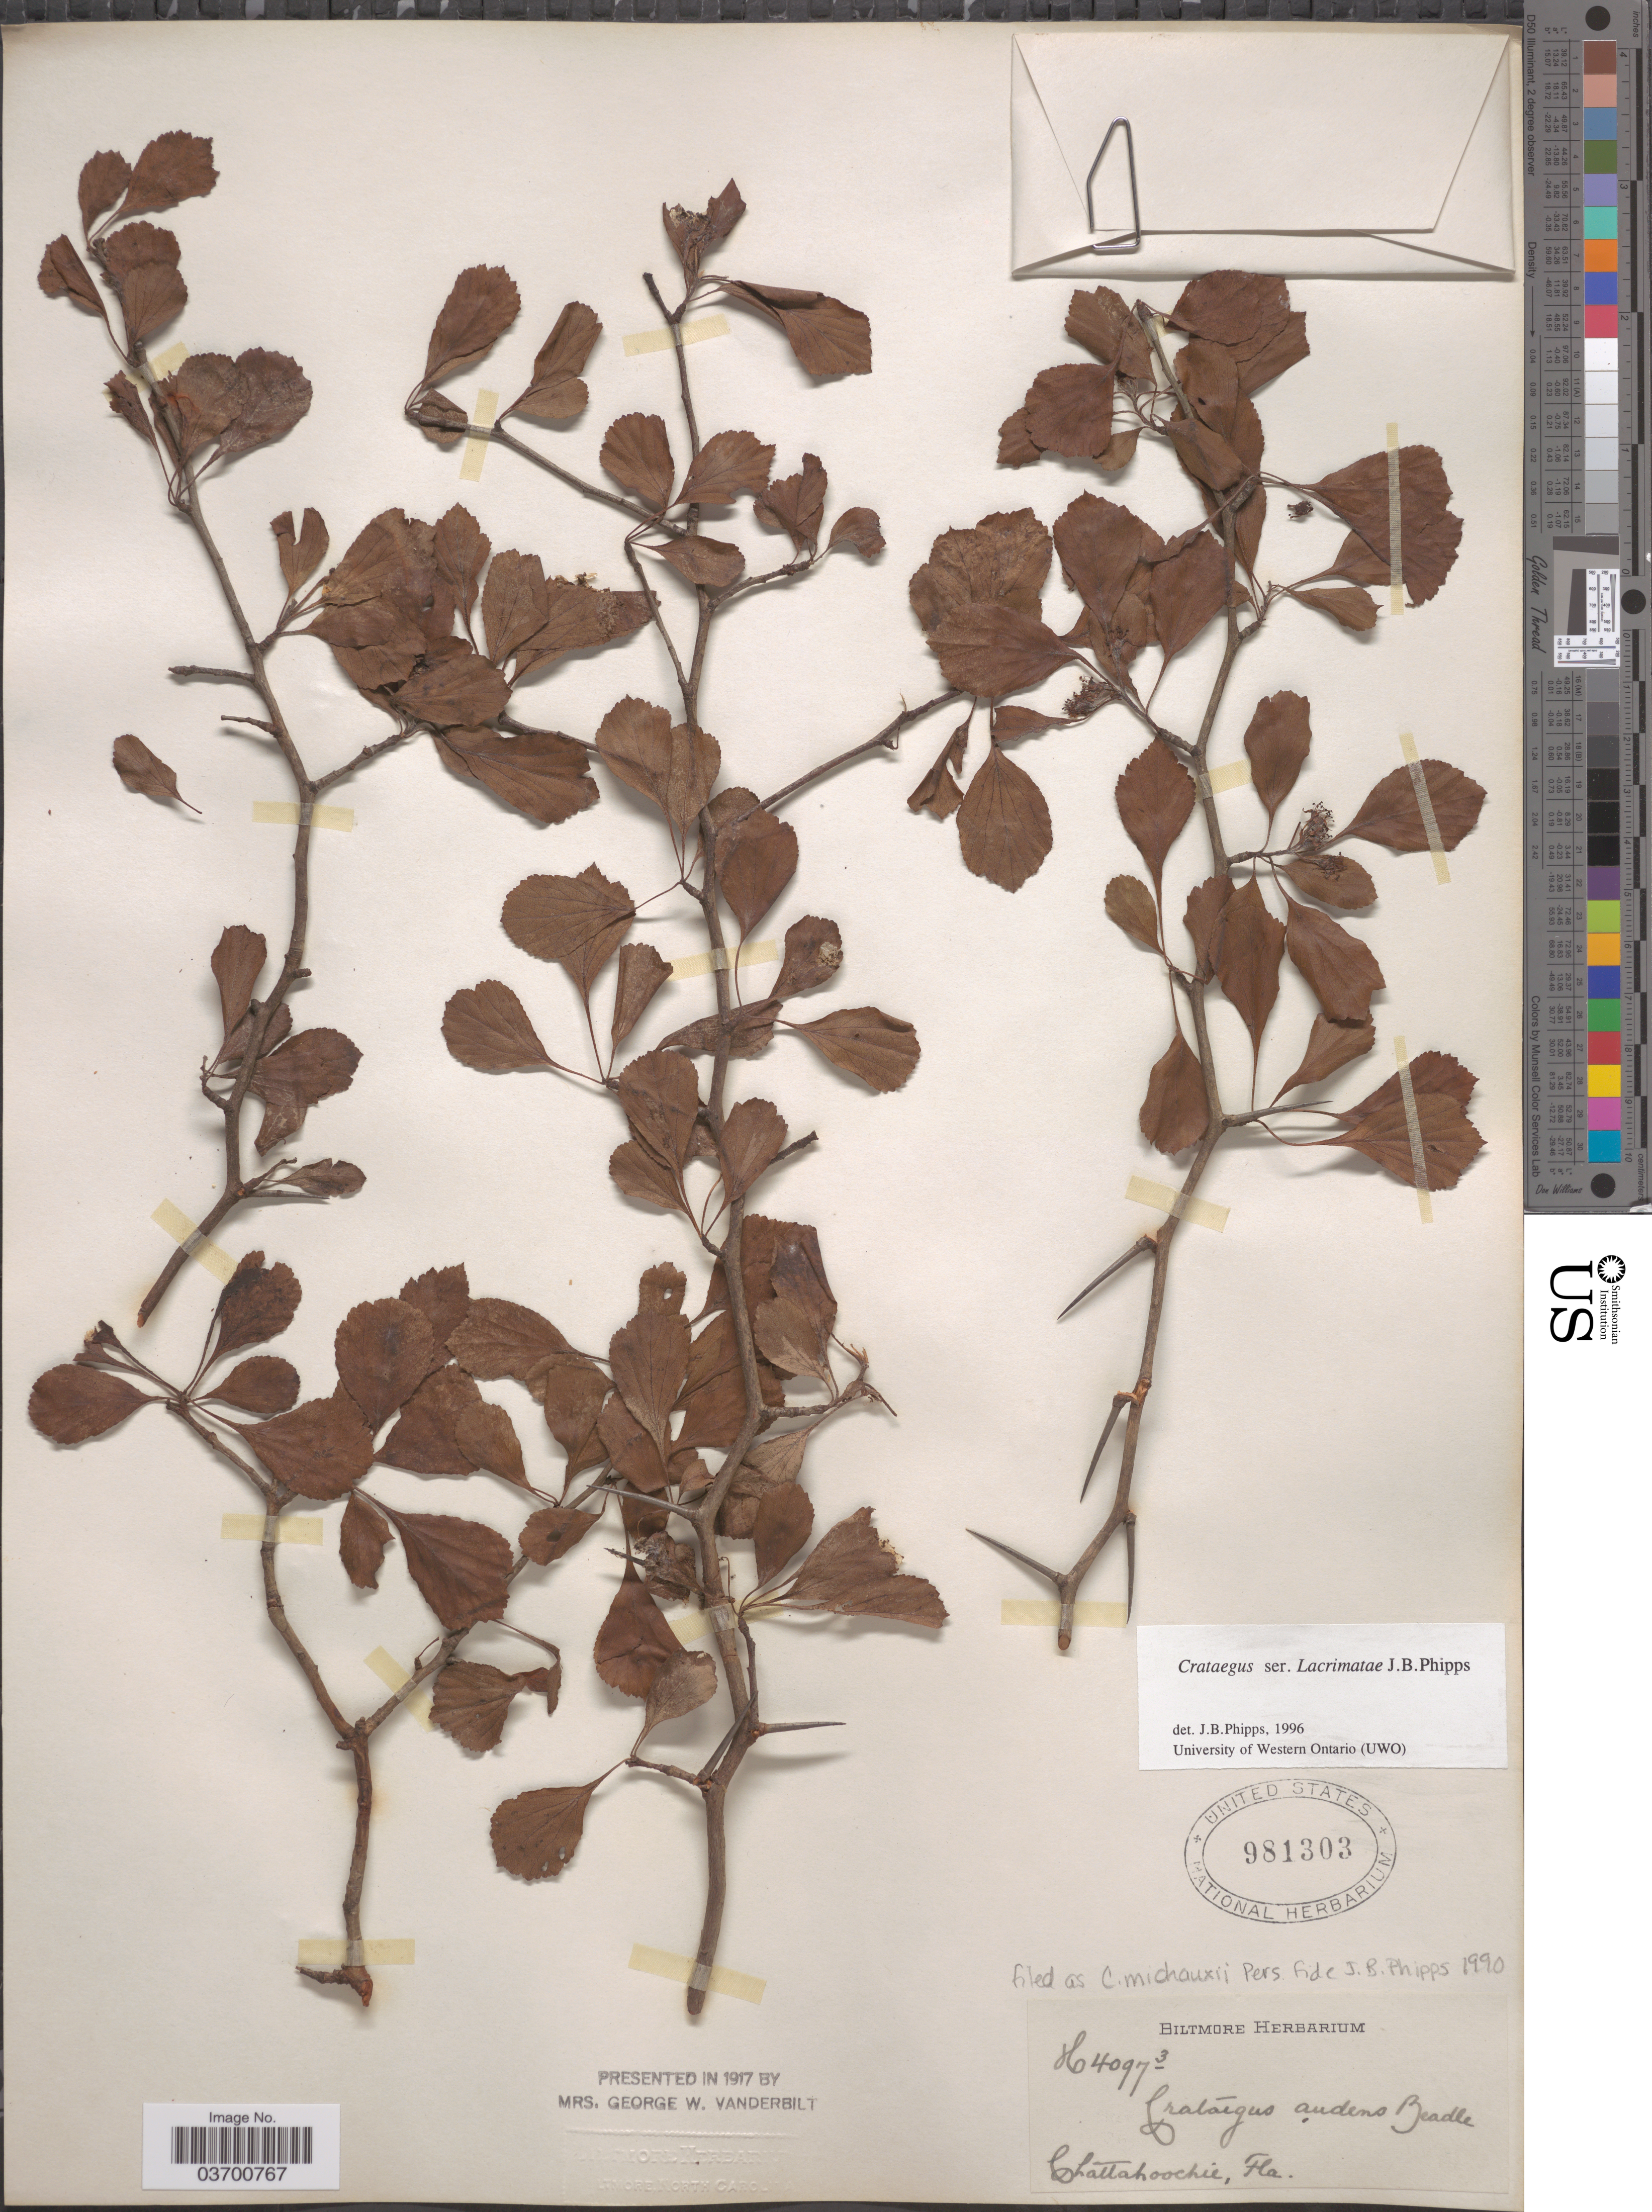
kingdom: Plantae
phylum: Tracheophyta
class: Magnoliopsida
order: Rosales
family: Rosaceae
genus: Crataegus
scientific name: Crataegus michauxii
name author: Pers.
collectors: ex herb. Biltmore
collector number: H4097/3*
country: United States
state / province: Florida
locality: Chattahoochie.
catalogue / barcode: US 981303